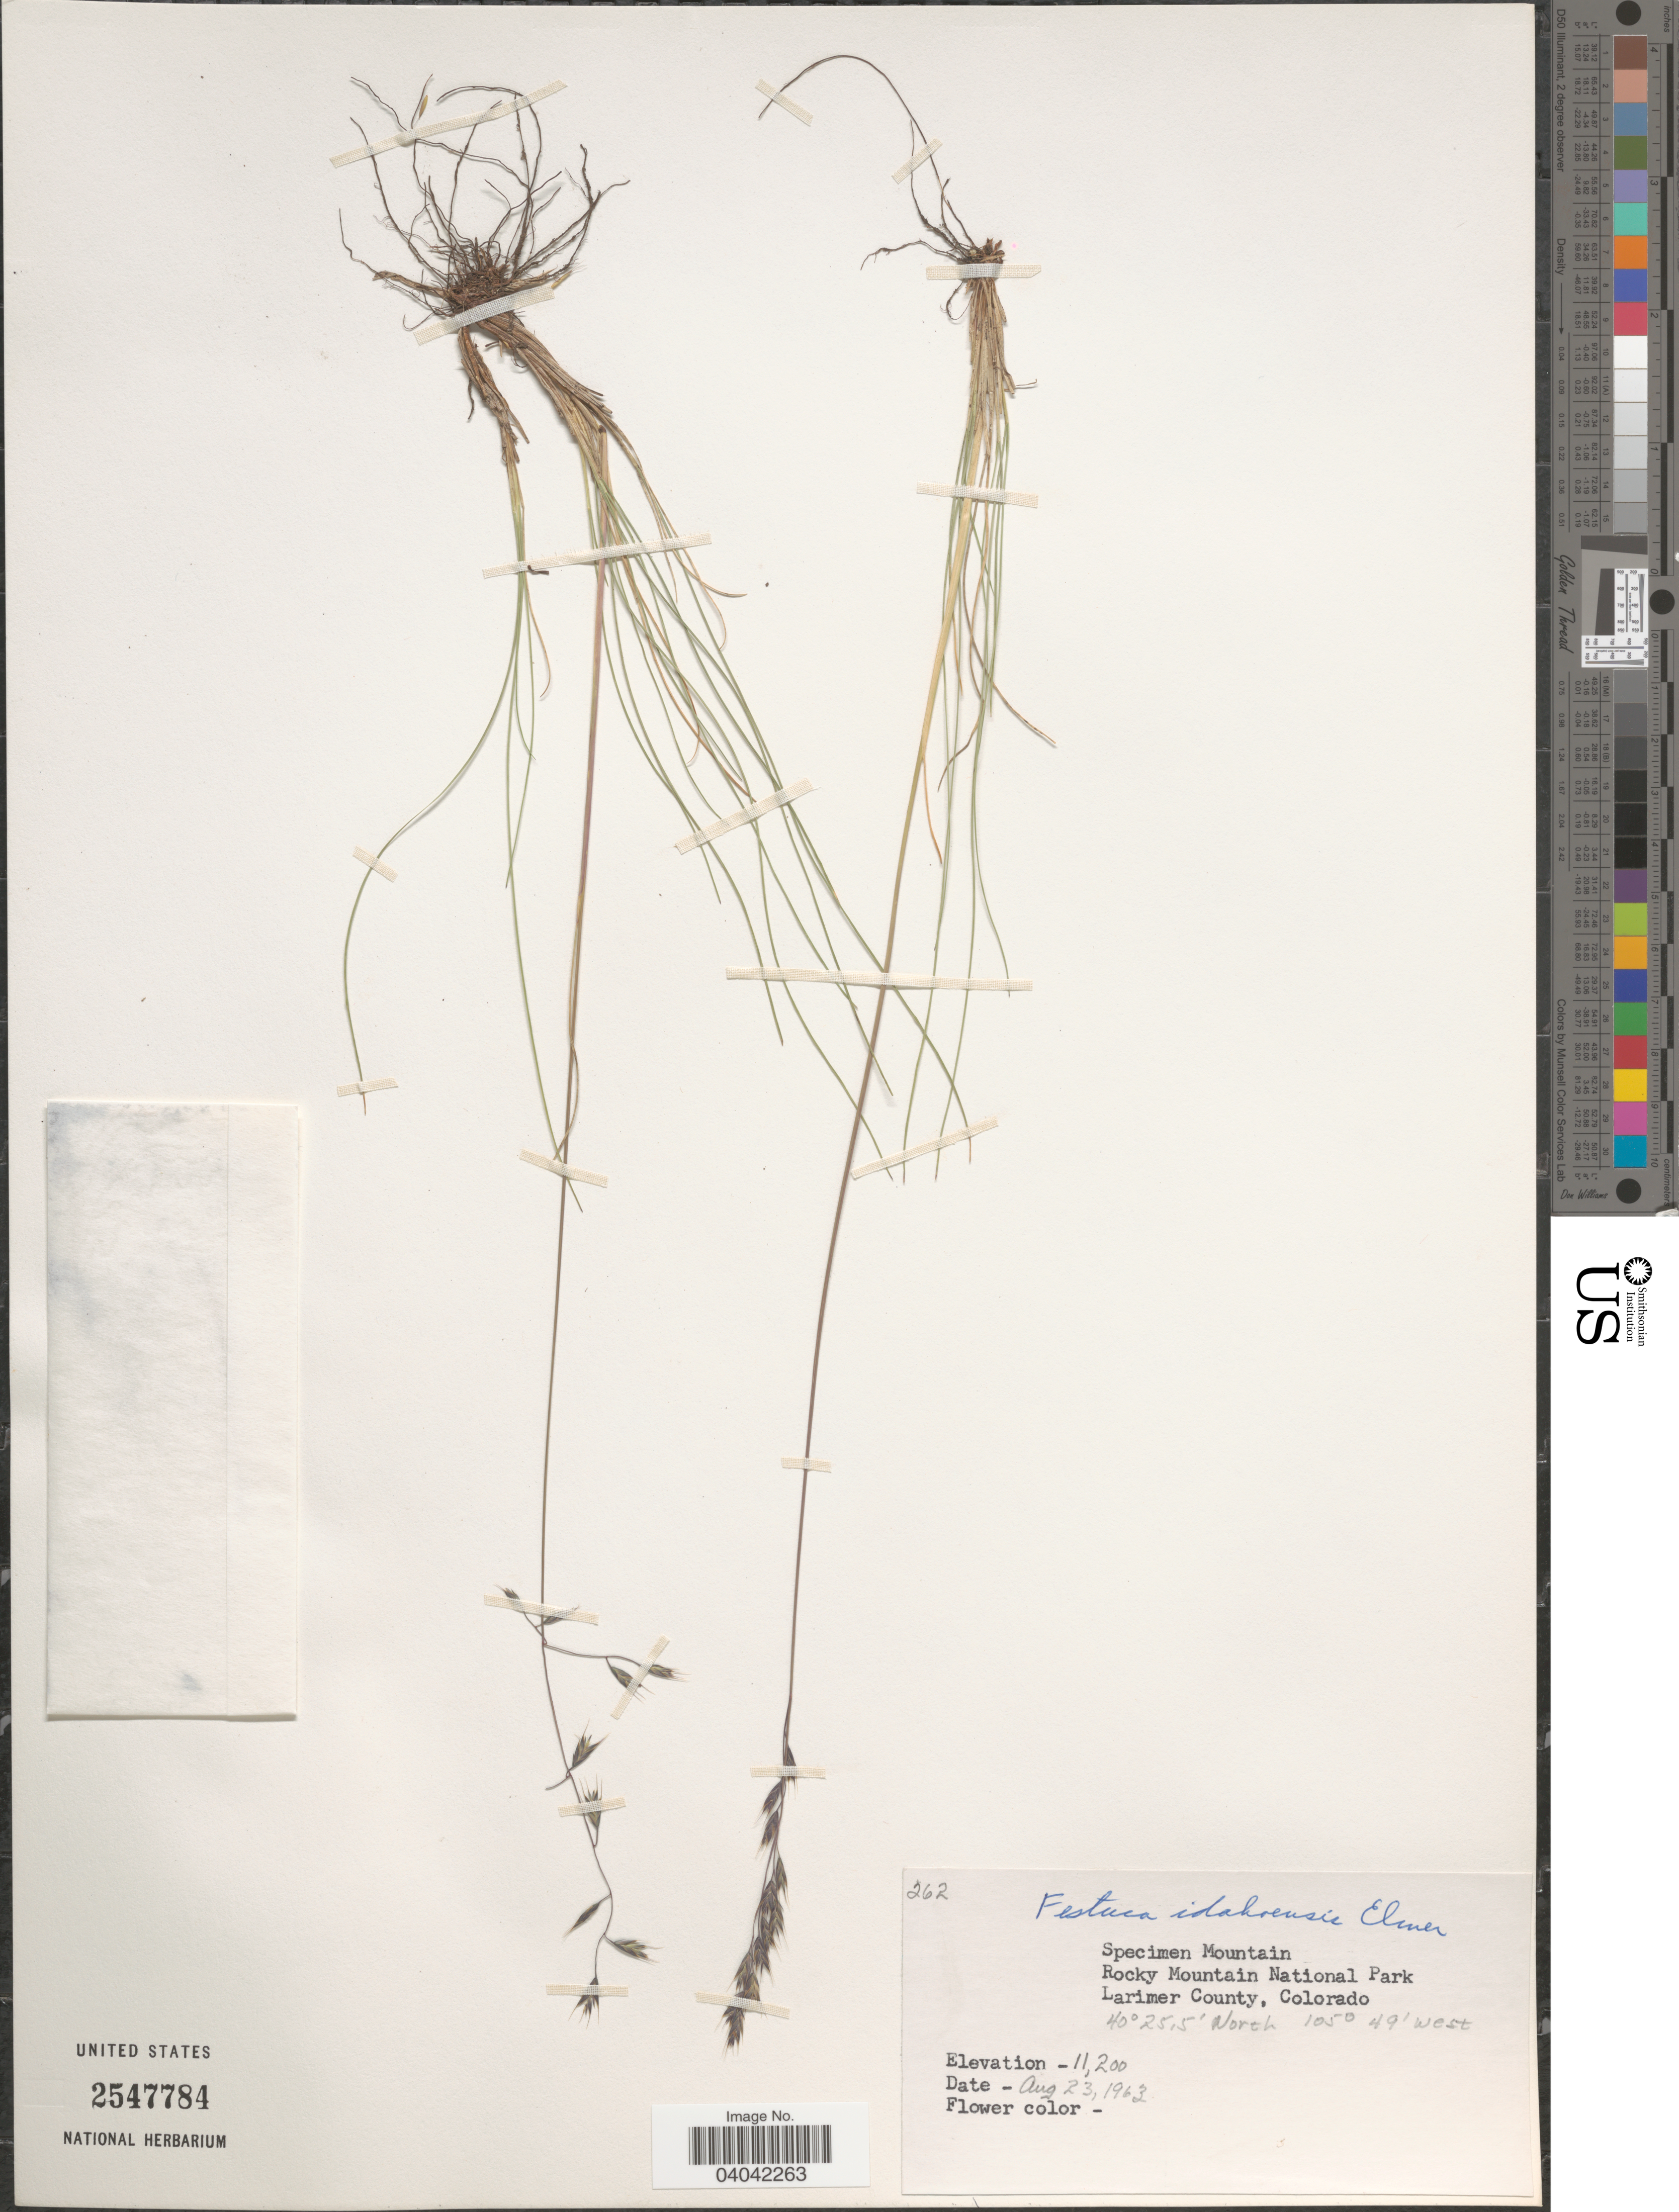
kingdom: Plantae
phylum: Tracheophyta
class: Liliopsida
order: Poales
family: Poaceae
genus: Festuca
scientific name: Festuca idahoensis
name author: Elmer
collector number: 262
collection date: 1963-08-23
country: United States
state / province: Colorado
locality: Specimen Mountain. Rocky Mountain National Park. Larimer County.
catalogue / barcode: US 2547784